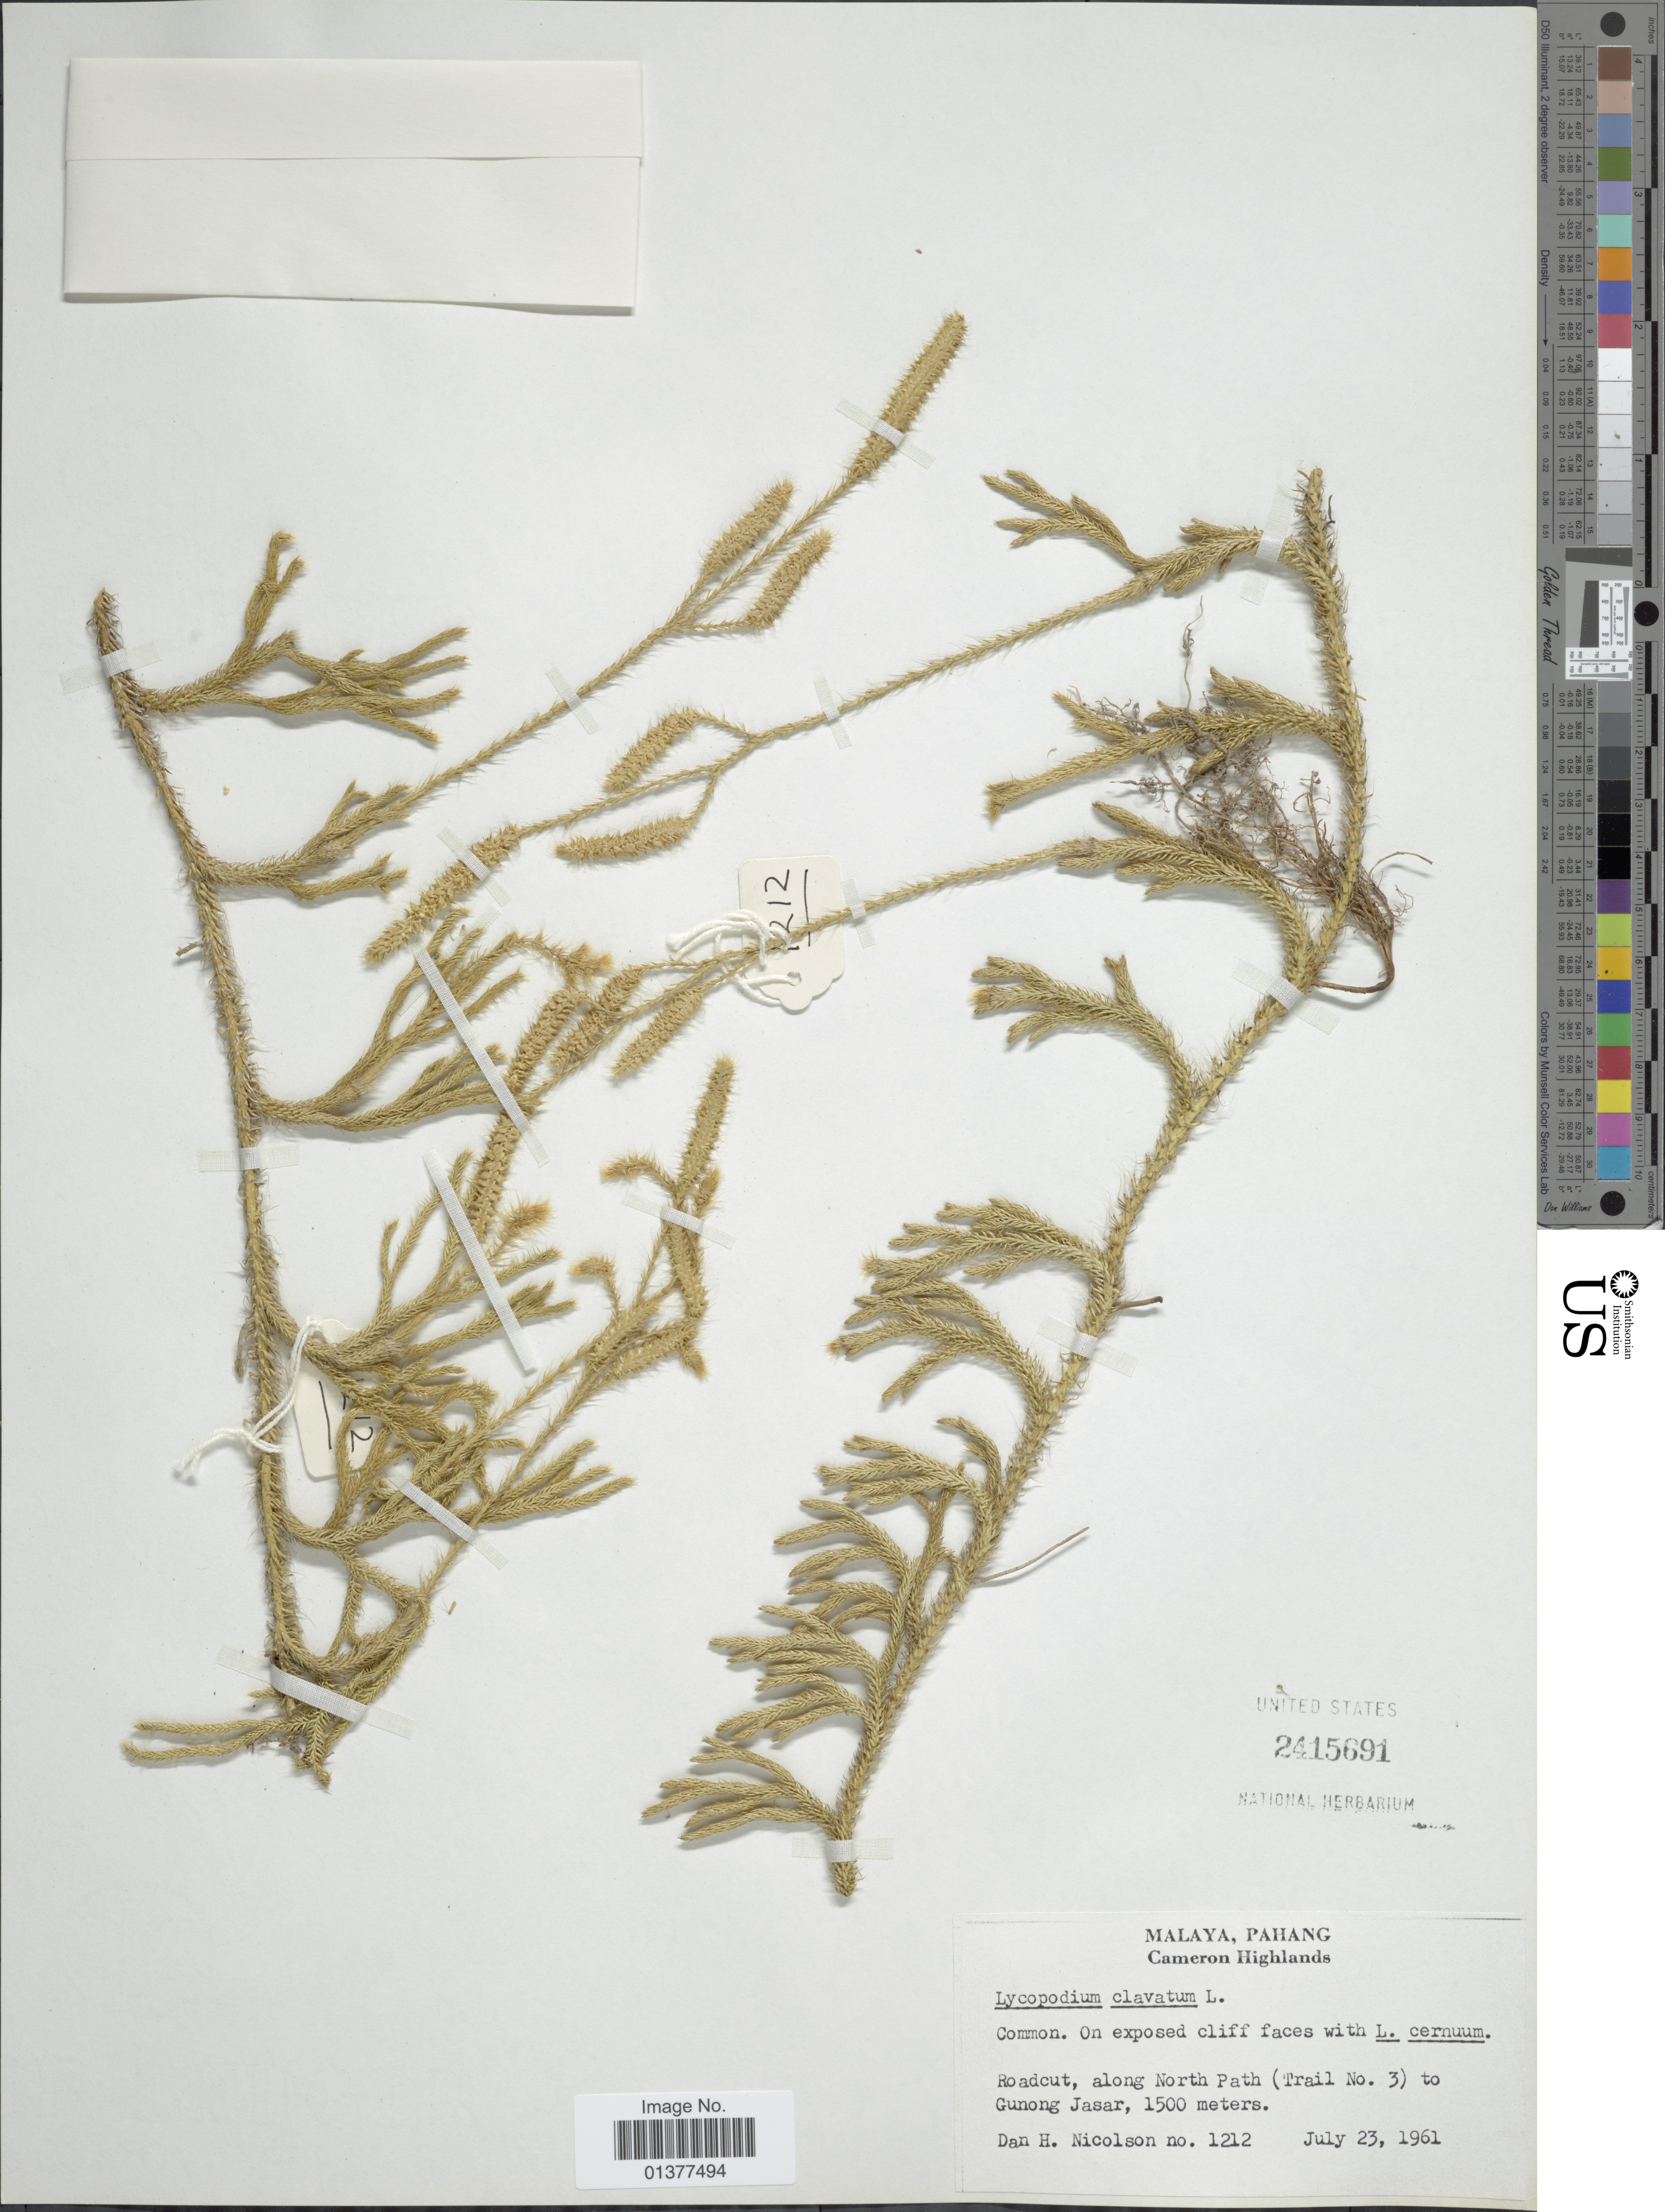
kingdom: Plantae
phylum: Tracheophyta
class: Lycopodiopsida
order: Lycopodiales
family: Lycopodiaceae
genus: Lycopodium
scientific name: Lycopodium clavatum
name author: L.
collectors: D. H. Nicolson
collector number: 1212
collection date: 1961-07-23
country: Malaysia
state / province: Pahang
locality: Cameron Highlands, Roadcut, along North Path(trail no.3) to Gunong Jasar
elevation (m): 1500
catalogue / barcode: US 2415691